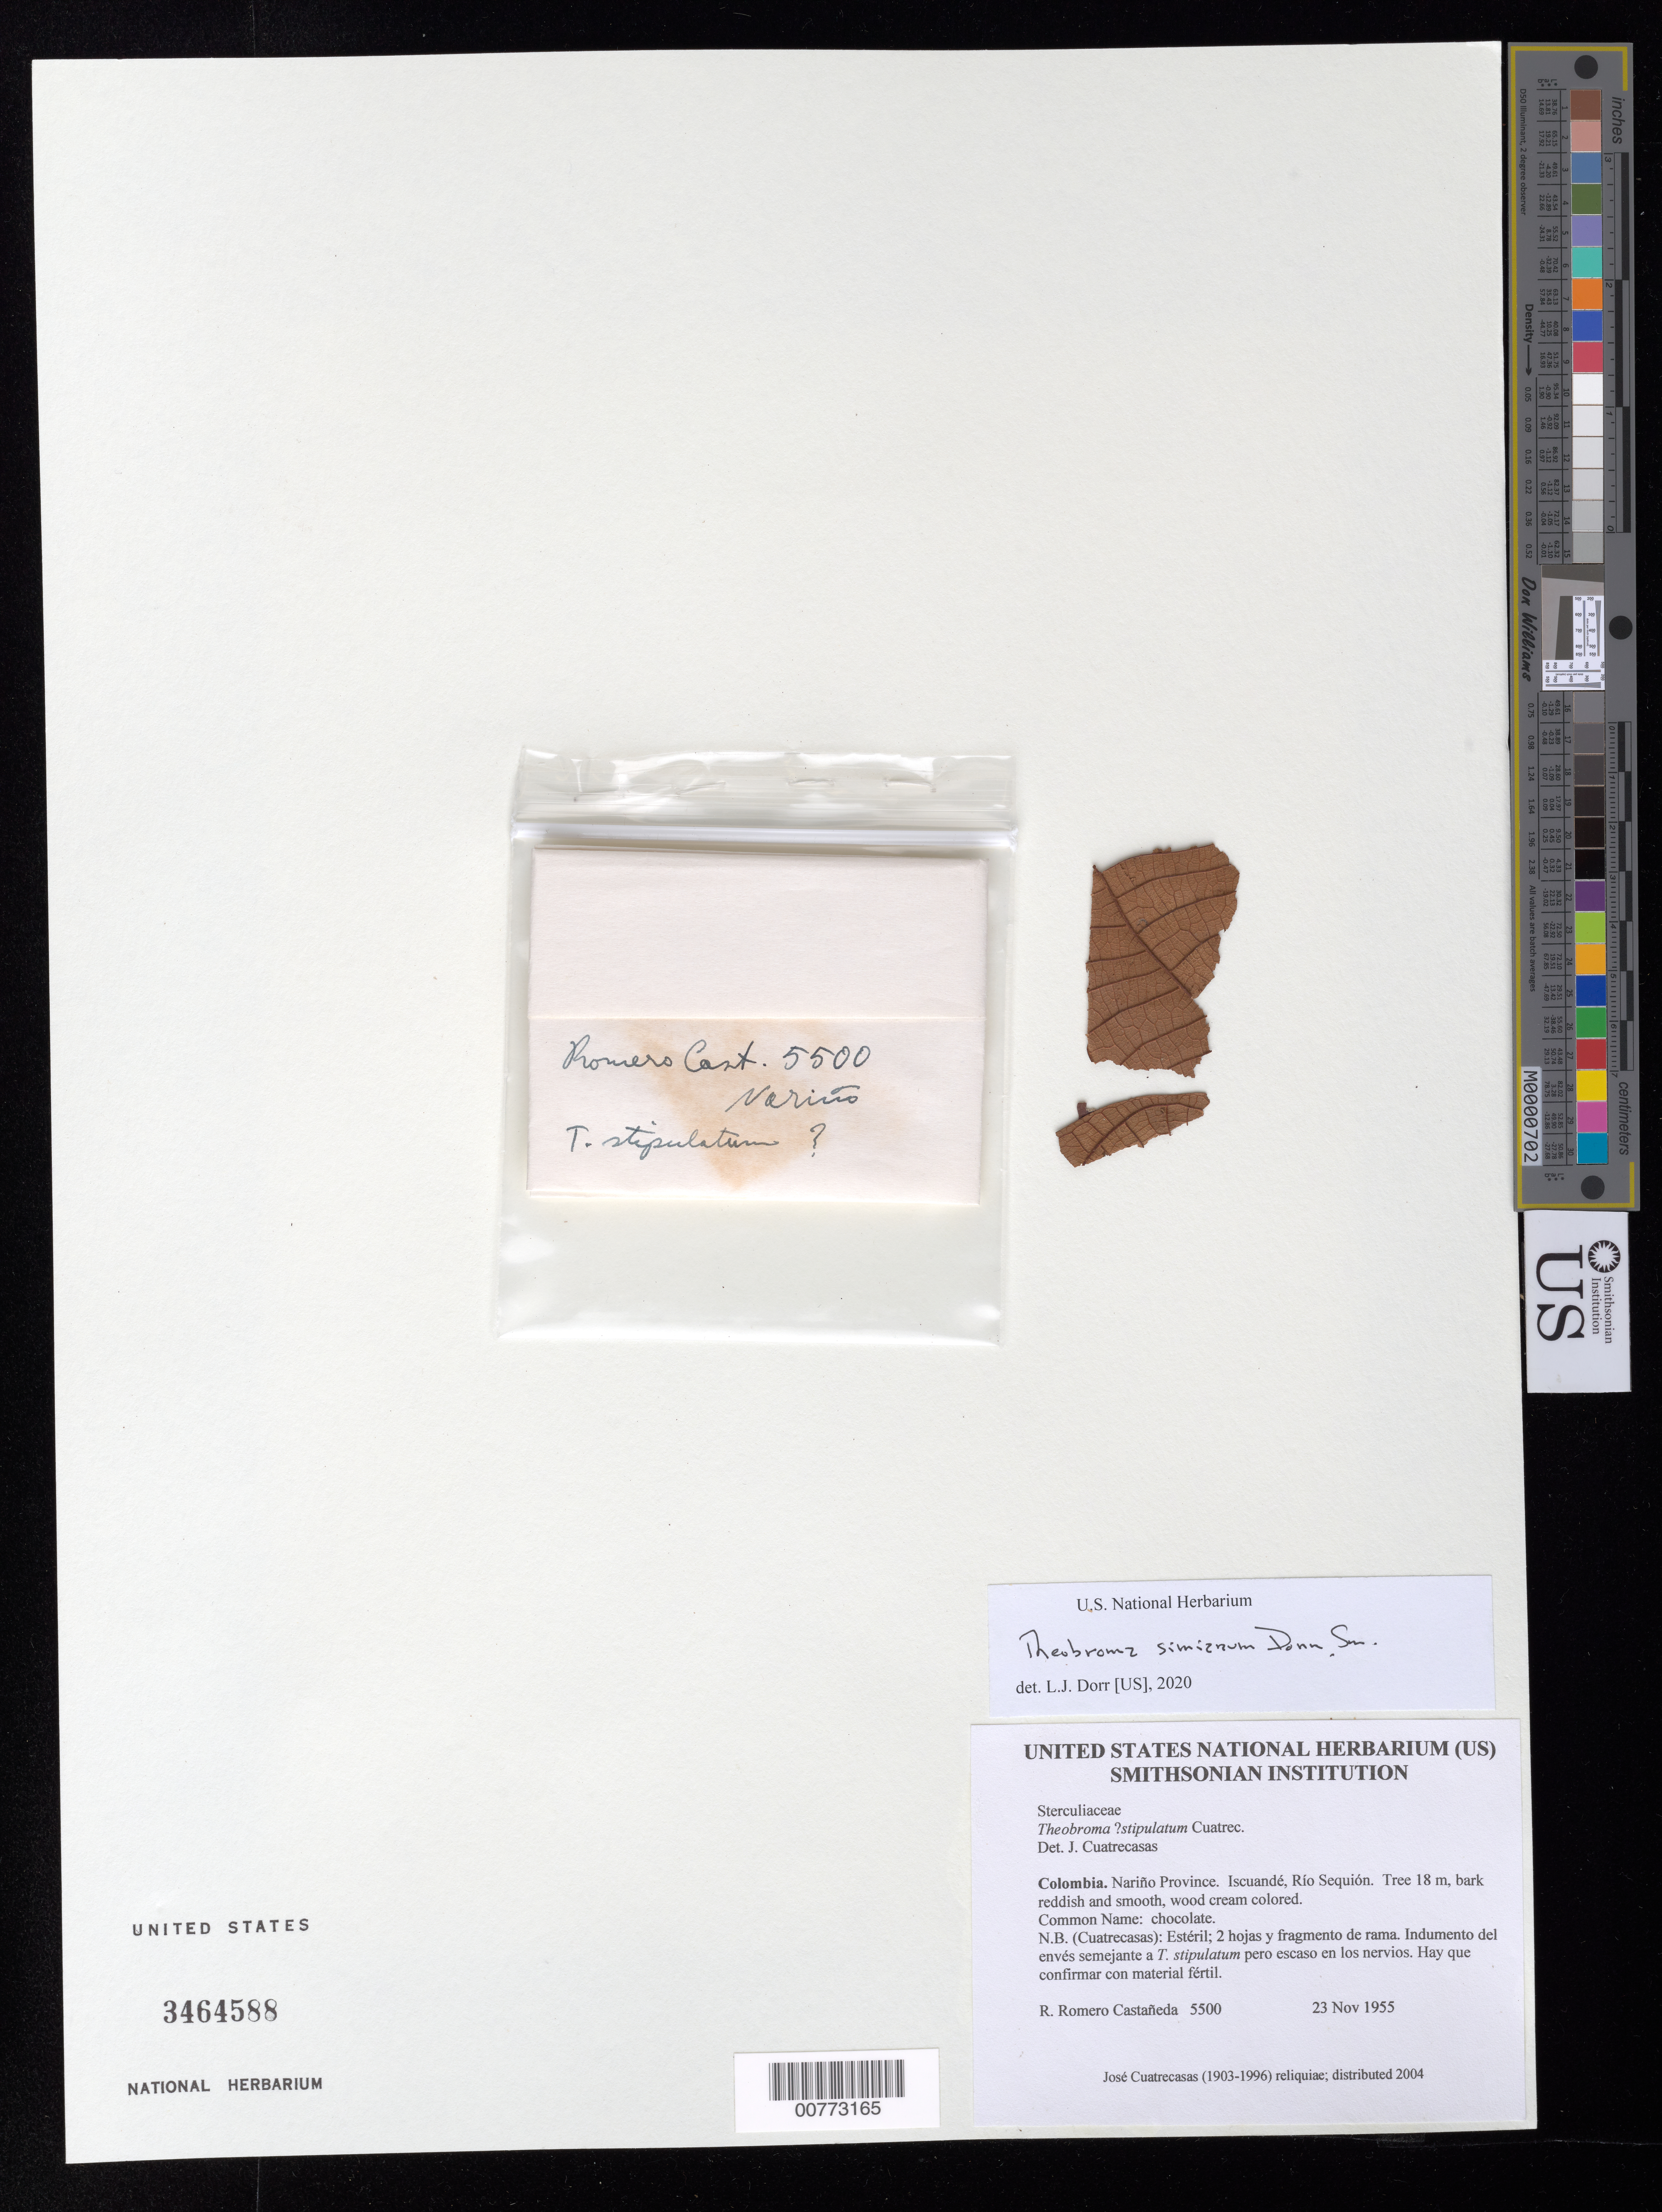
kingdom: Plantae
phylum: Tracheophyta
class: Magnoliopsida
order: Malvales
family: Malvaceae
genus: Theobroma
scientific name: Theobroma simiarum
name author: Donn. Sm.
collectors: R. Romero Castañeda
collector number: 5500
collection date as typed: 23 Nov 1955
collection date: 1955-11-23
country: Colombia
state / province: Nariño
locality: Iscuandé, Río Sequión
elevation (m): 100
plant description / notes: Common name: Chocolate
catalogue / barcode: US 3464588